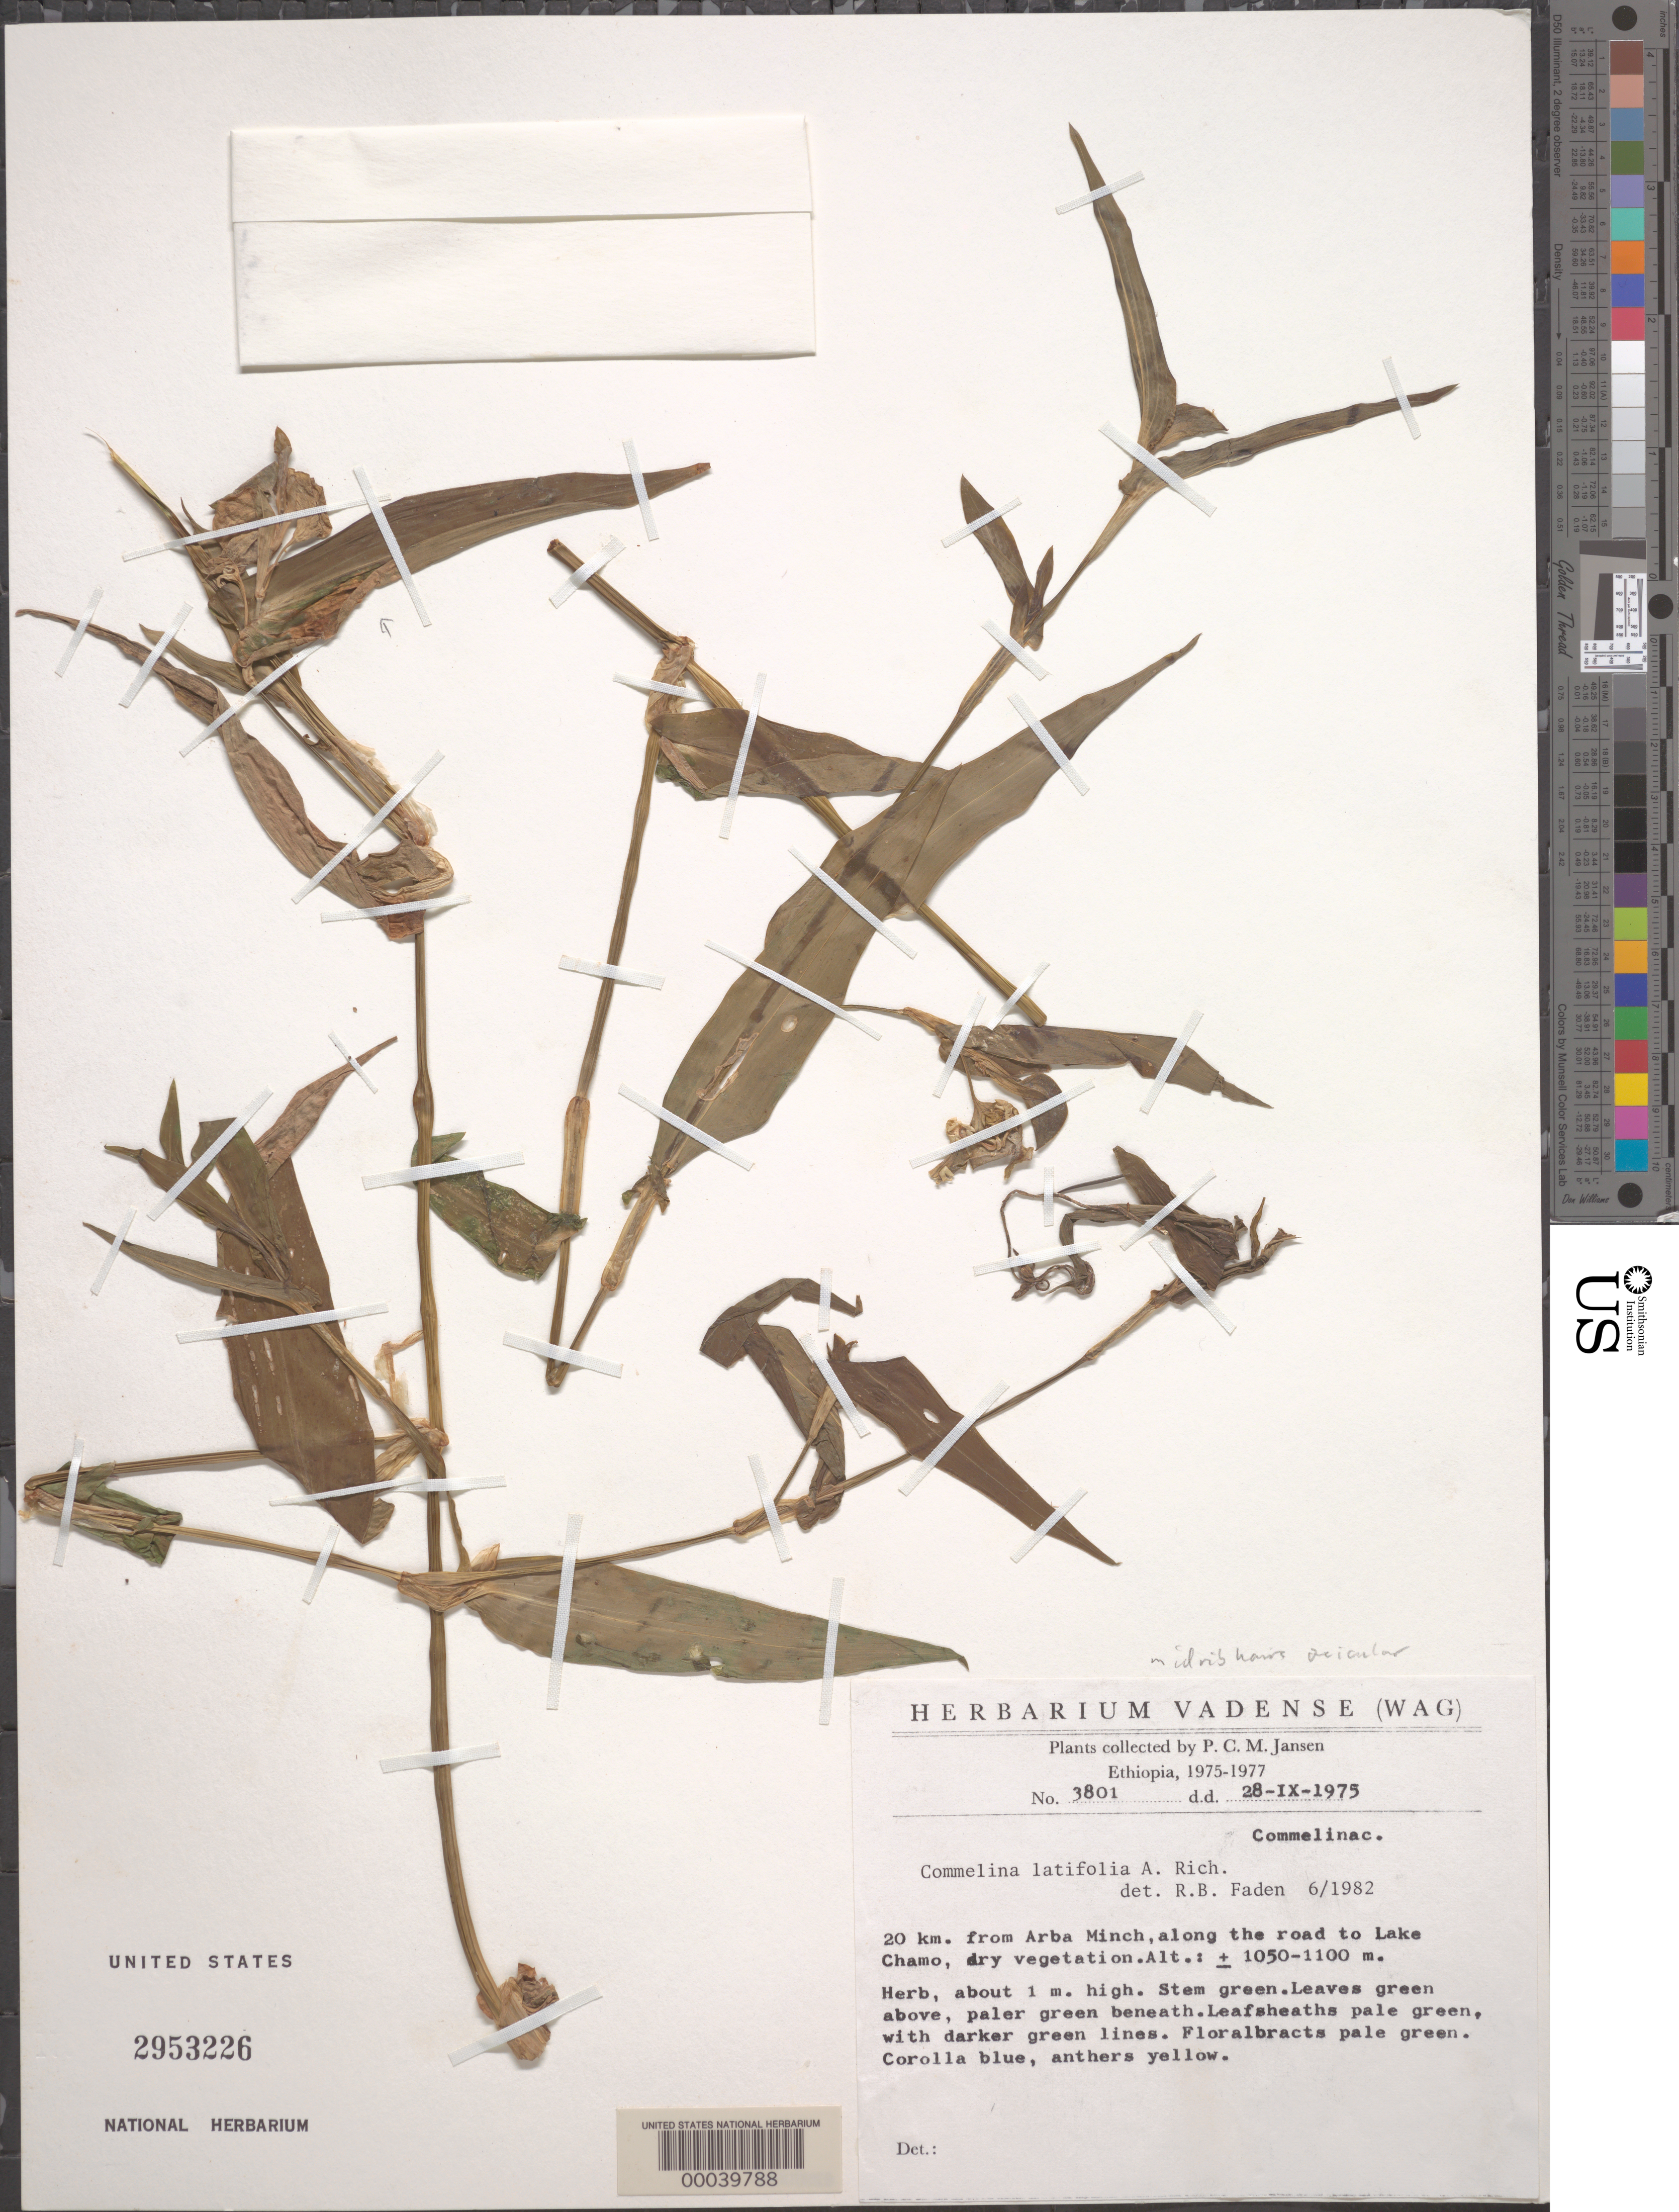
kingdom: Plantae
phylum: Tracheophyta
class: Liliopsida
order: Commelinales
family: Commelinaceae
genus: Commelina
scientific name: Commelina latifolia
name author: Hochst. ex A. Rich.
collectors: P. Jansen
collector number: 3801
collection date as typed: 28 Sep 1975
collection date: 1975-09-28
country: Ethiopia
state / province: Southern Nations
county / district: Gofa / Gamo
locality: Arba minch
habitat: Roadside; dry vegetation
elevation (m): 1050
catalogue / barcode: US 2953226